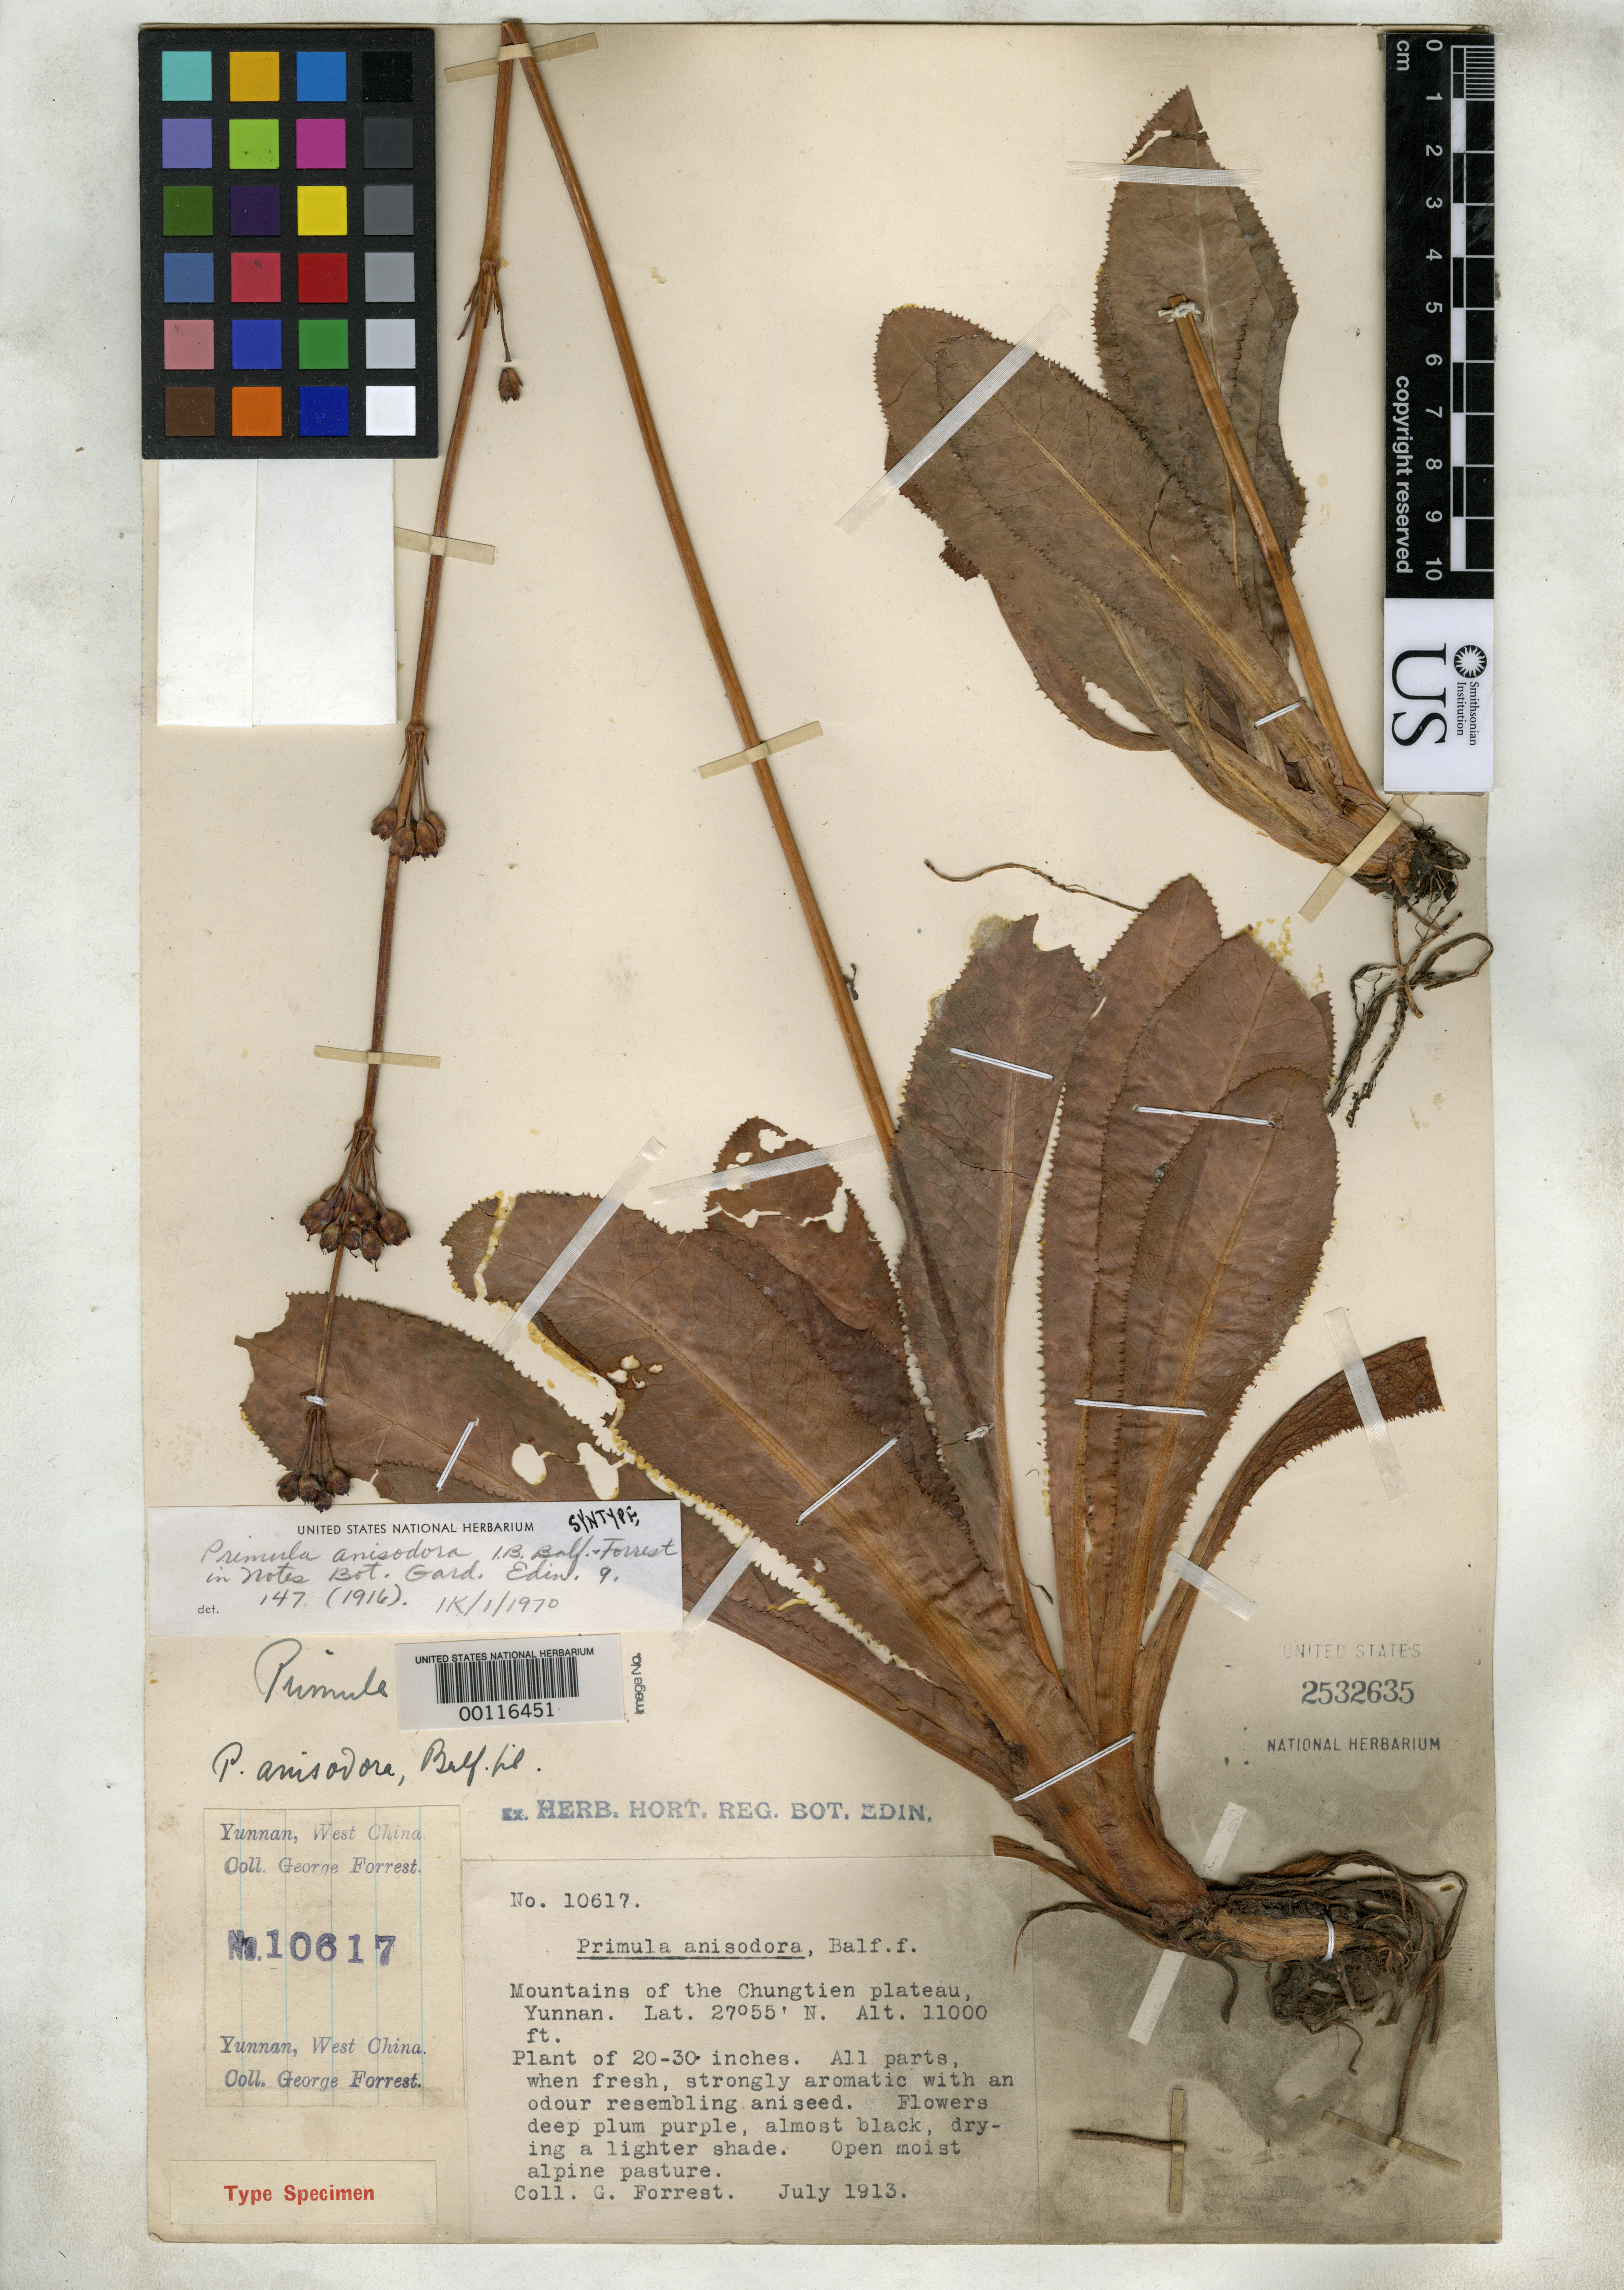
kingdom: Plantae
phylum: Tracheophyta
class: Magnoliopsida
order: Ericales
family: Primulaceae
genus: Primula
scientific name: Primula anisodora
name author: Balf. f. & Forrest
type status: Syntype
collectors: G. Forrest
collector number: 10617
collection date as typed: Jul 1913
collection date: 1913-07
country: China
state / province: Yunnan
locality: Chungtien plateau.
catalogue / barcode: US 2532635